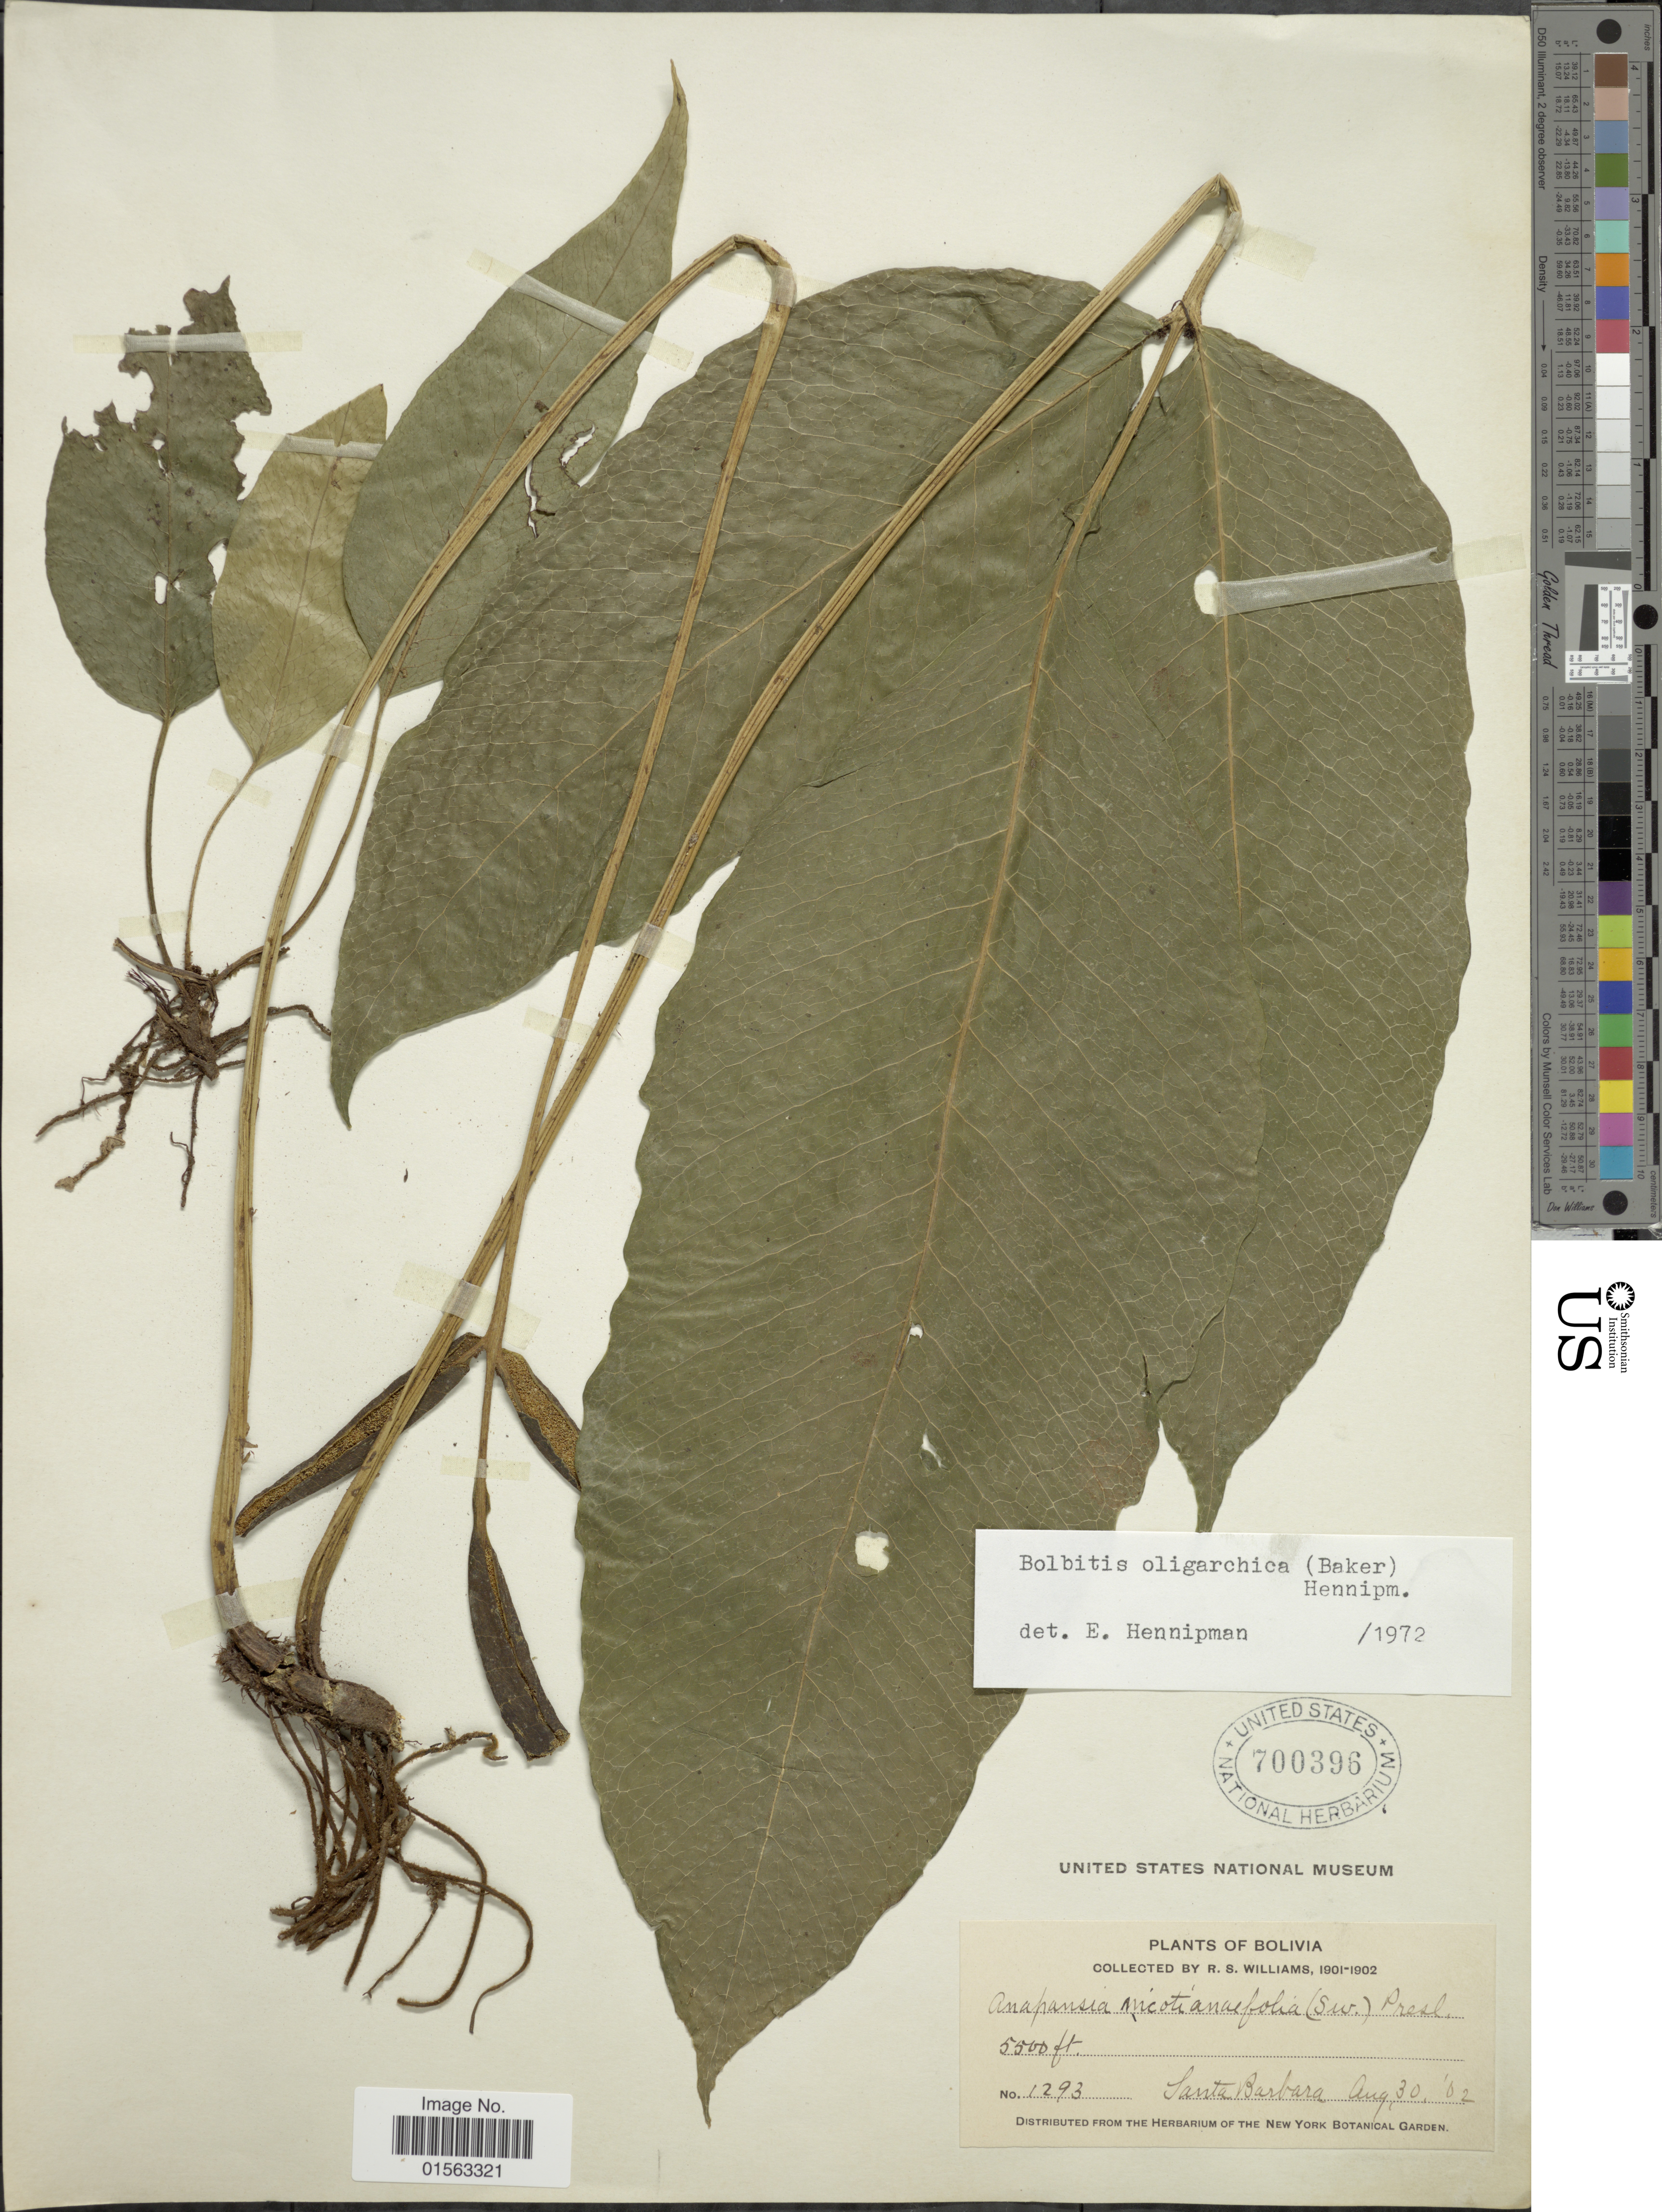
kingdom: Plantae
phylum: Tracheophyta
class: Polypodiopsida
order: Polypodiales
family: Dryopteridaceae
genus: Mickelia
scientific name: Mickelia oligarchica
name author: (Baker) R.C. Moran et al.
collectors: R. S. Williams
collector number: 1293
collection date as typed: Aug. 30, '02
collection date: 1902-08-30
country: Bolivia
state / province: La Paz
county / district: Franz Tamayo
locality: Santa Barbara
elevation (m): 1676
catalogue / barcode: US 700396